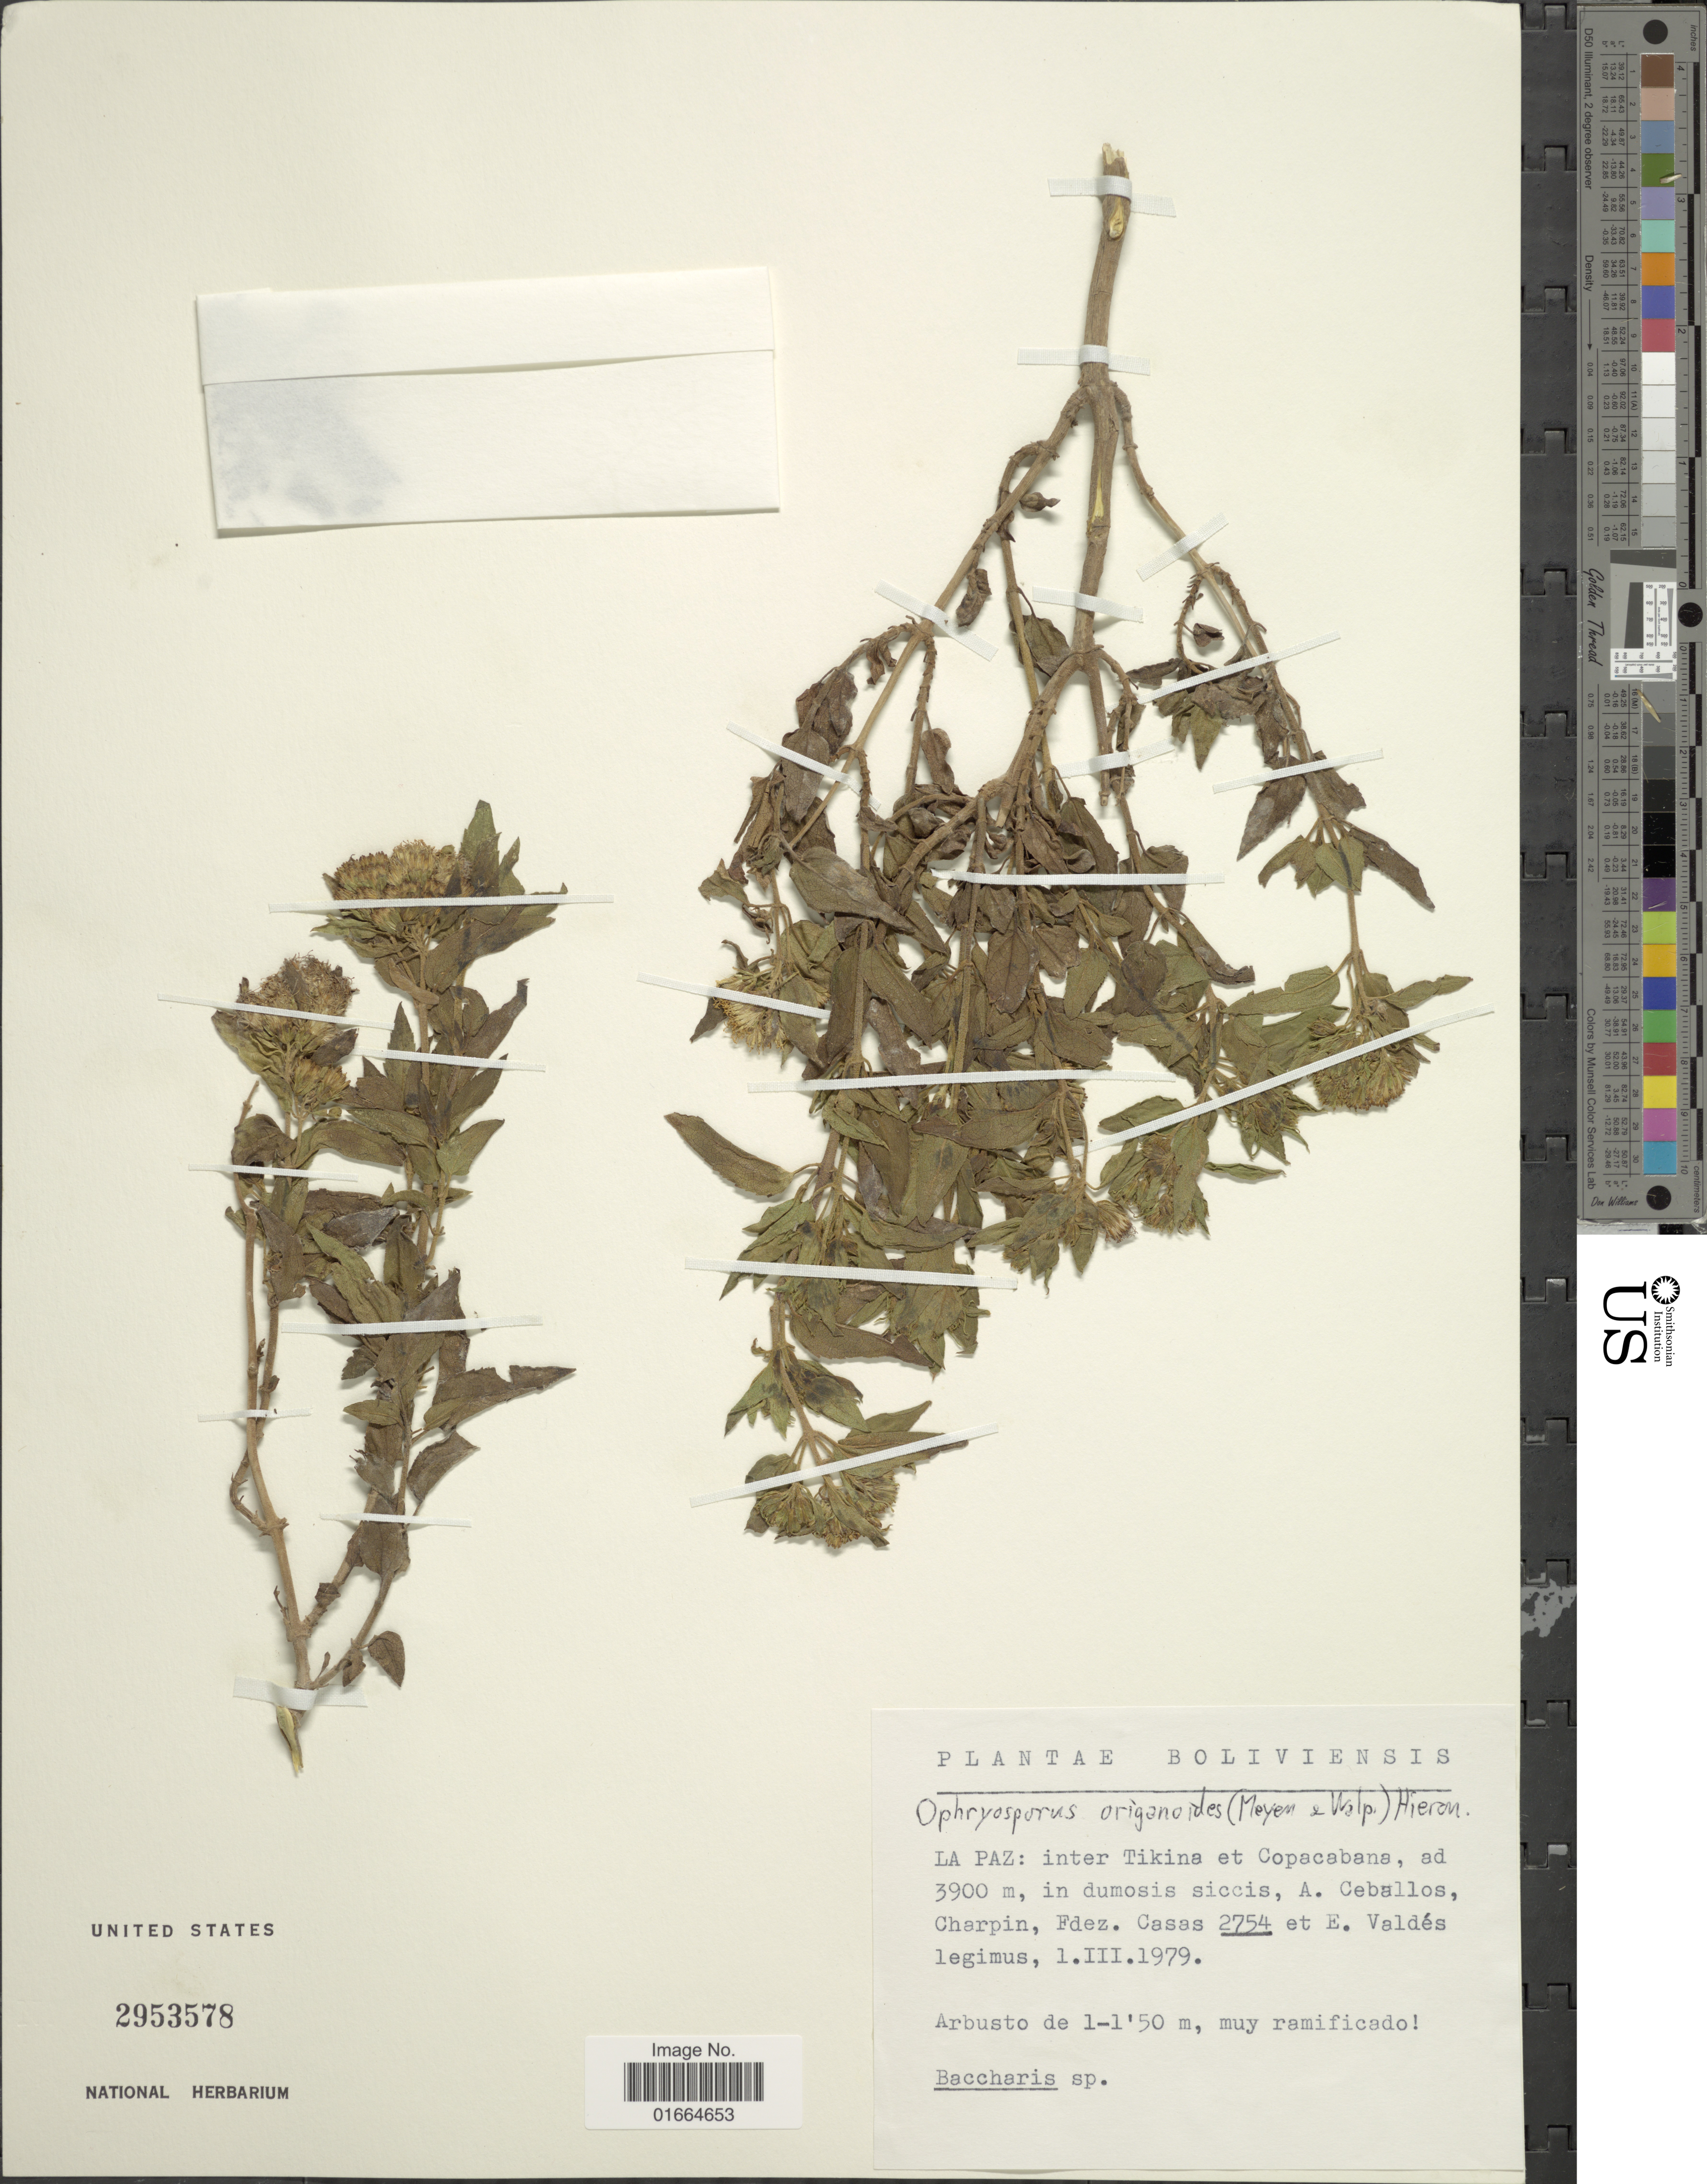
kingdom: Plantae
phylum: Tracheophyta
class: Magnoliopsida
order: Asterales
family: Asteraceae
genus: Ophryosporus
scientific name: Ophryosporus heptanthus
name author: (Sch. Bip. ex Wedd.) R.M. King & H. Rob.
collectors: A. Ceballos, A. Charpin, F. Casas & E. Valdés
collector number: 2754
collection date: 1979-03-01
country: Bolivia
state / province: La Paz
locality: La Paz: inter Tinkina et Copacabana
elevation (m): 3900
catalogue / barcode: US 2953578